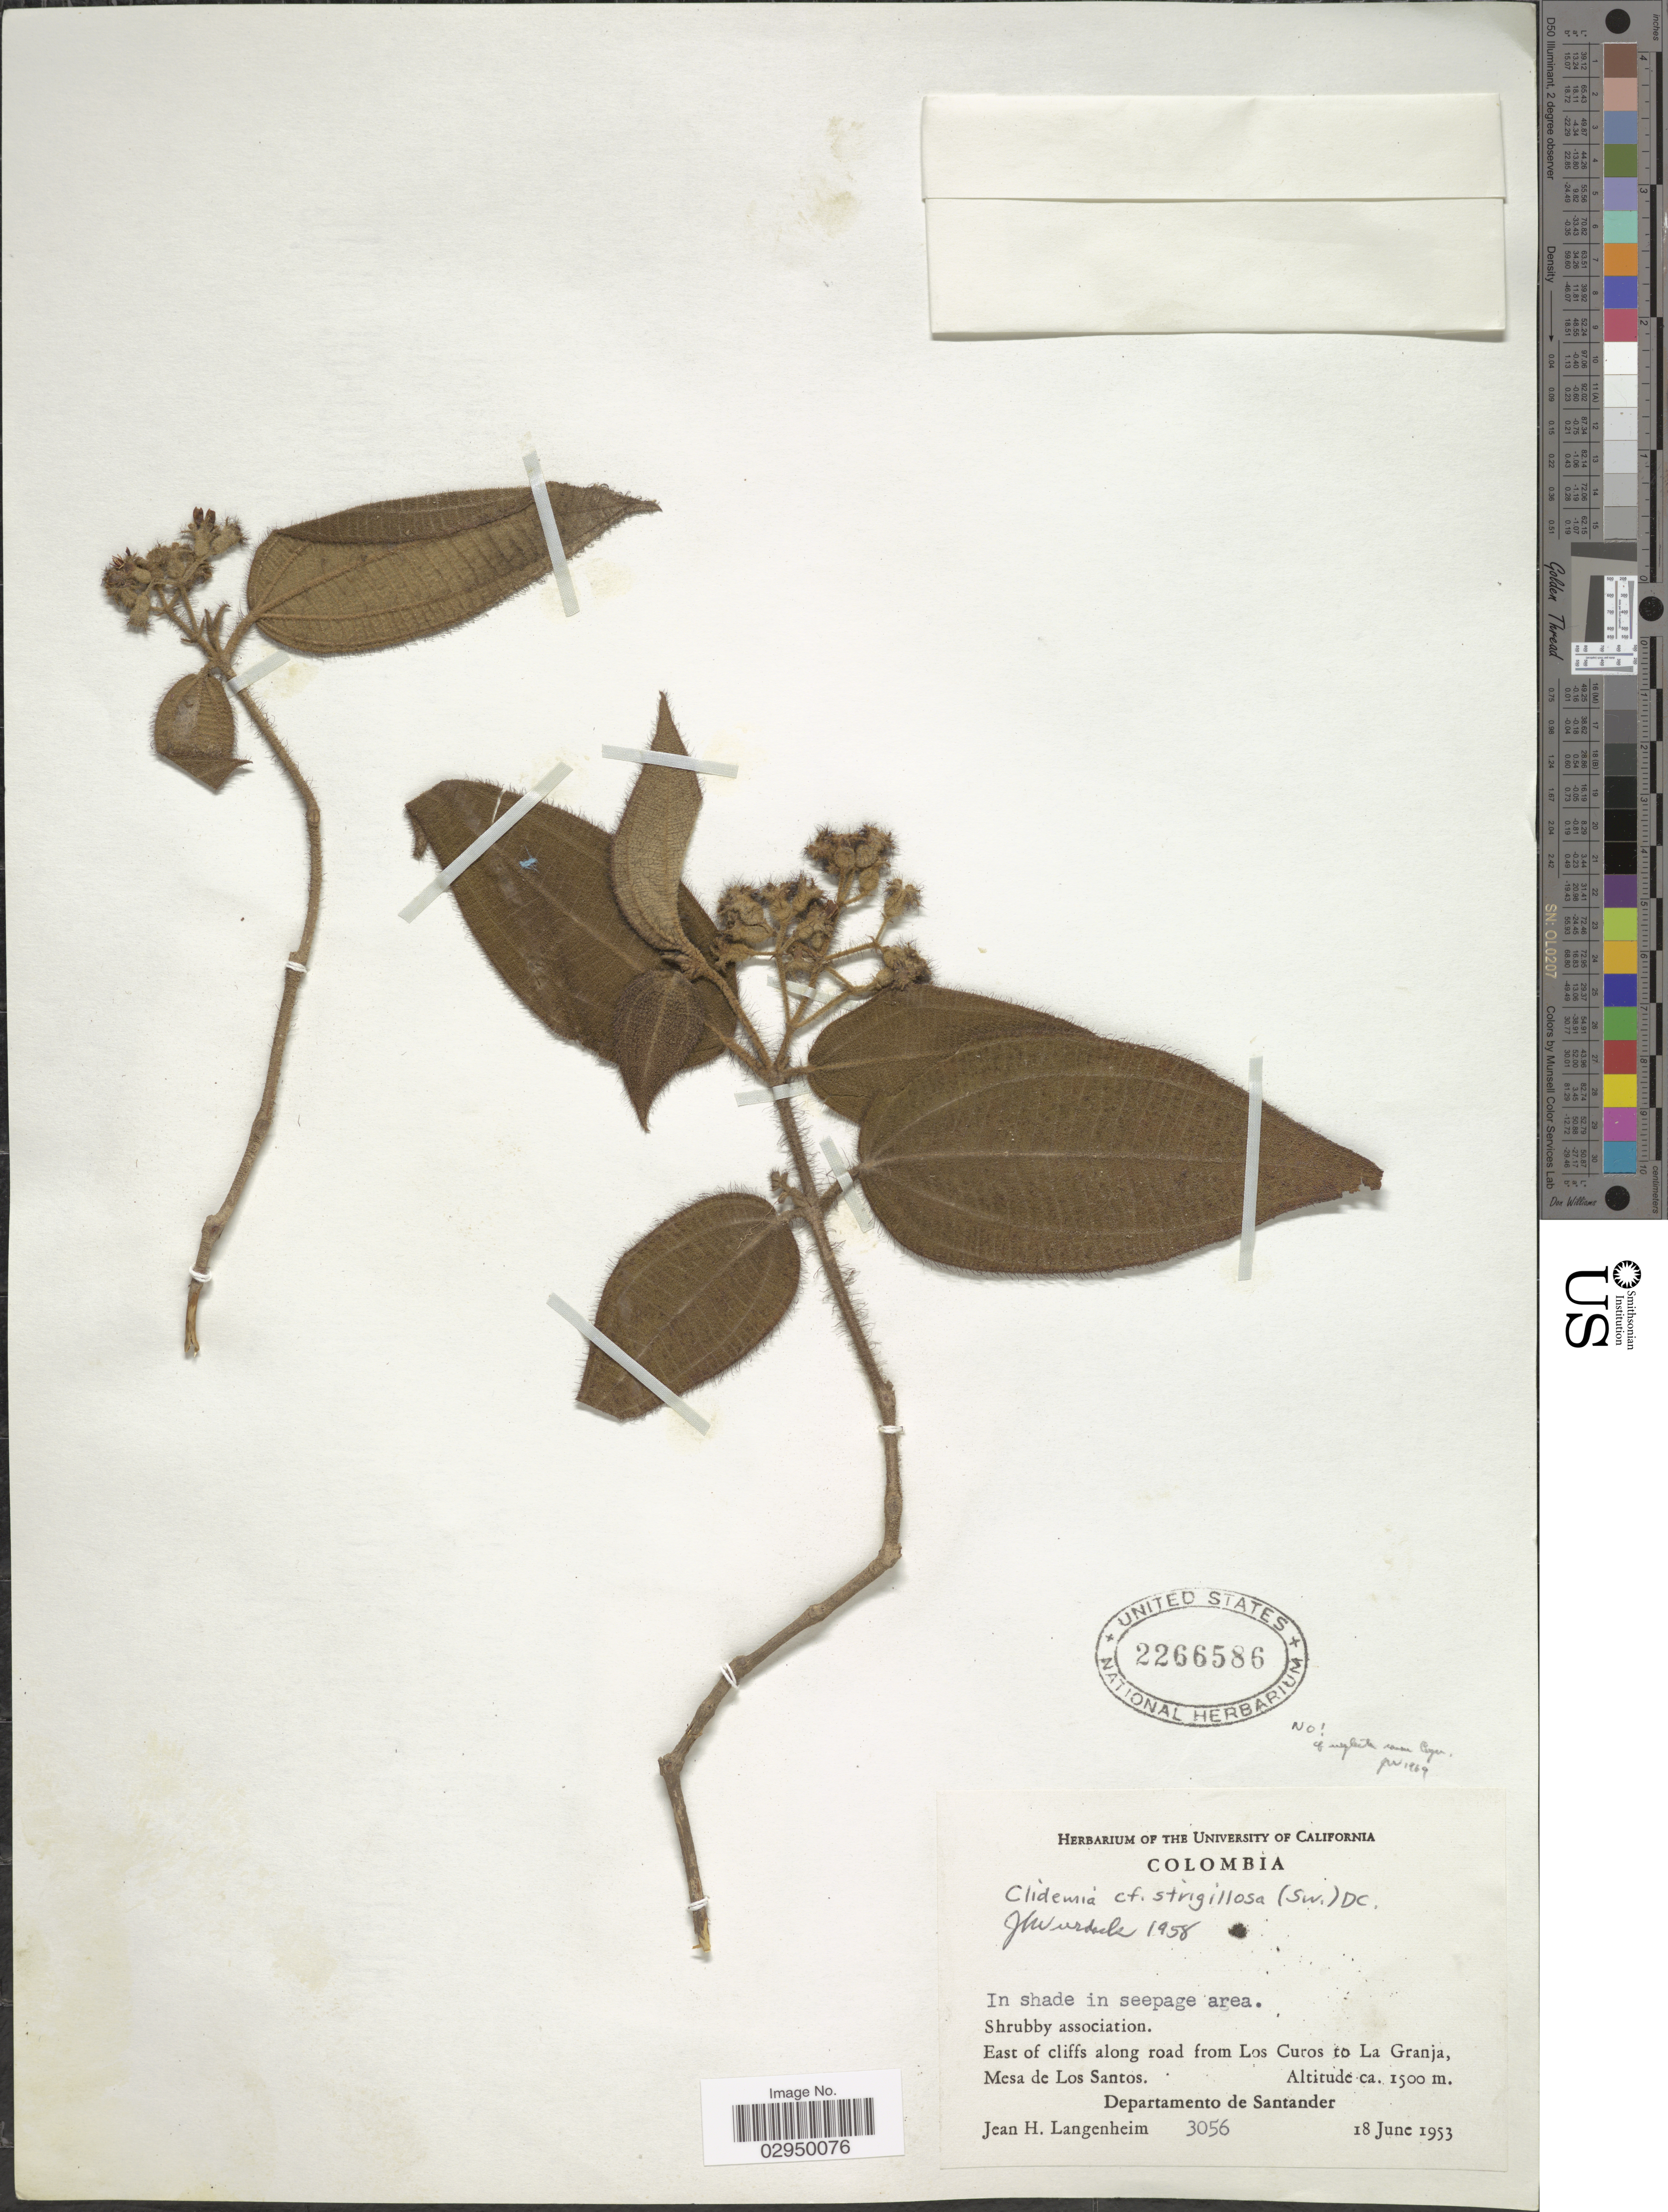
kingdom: Plantae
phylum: Tracheophyta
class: Magnoliopsida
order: Myrtales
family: Melastomataceae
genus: Clidemia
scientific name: Clidemia urceolata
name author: DC.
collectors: J. H. Langenheim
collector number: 3056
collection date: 1953-06-18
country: Colombia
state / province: Santander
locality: East of cliffs along road from Los Curos to La Granja, Mesa de Los Santos. Departamento de Santander.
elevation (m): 1500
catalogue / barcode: US 2266586